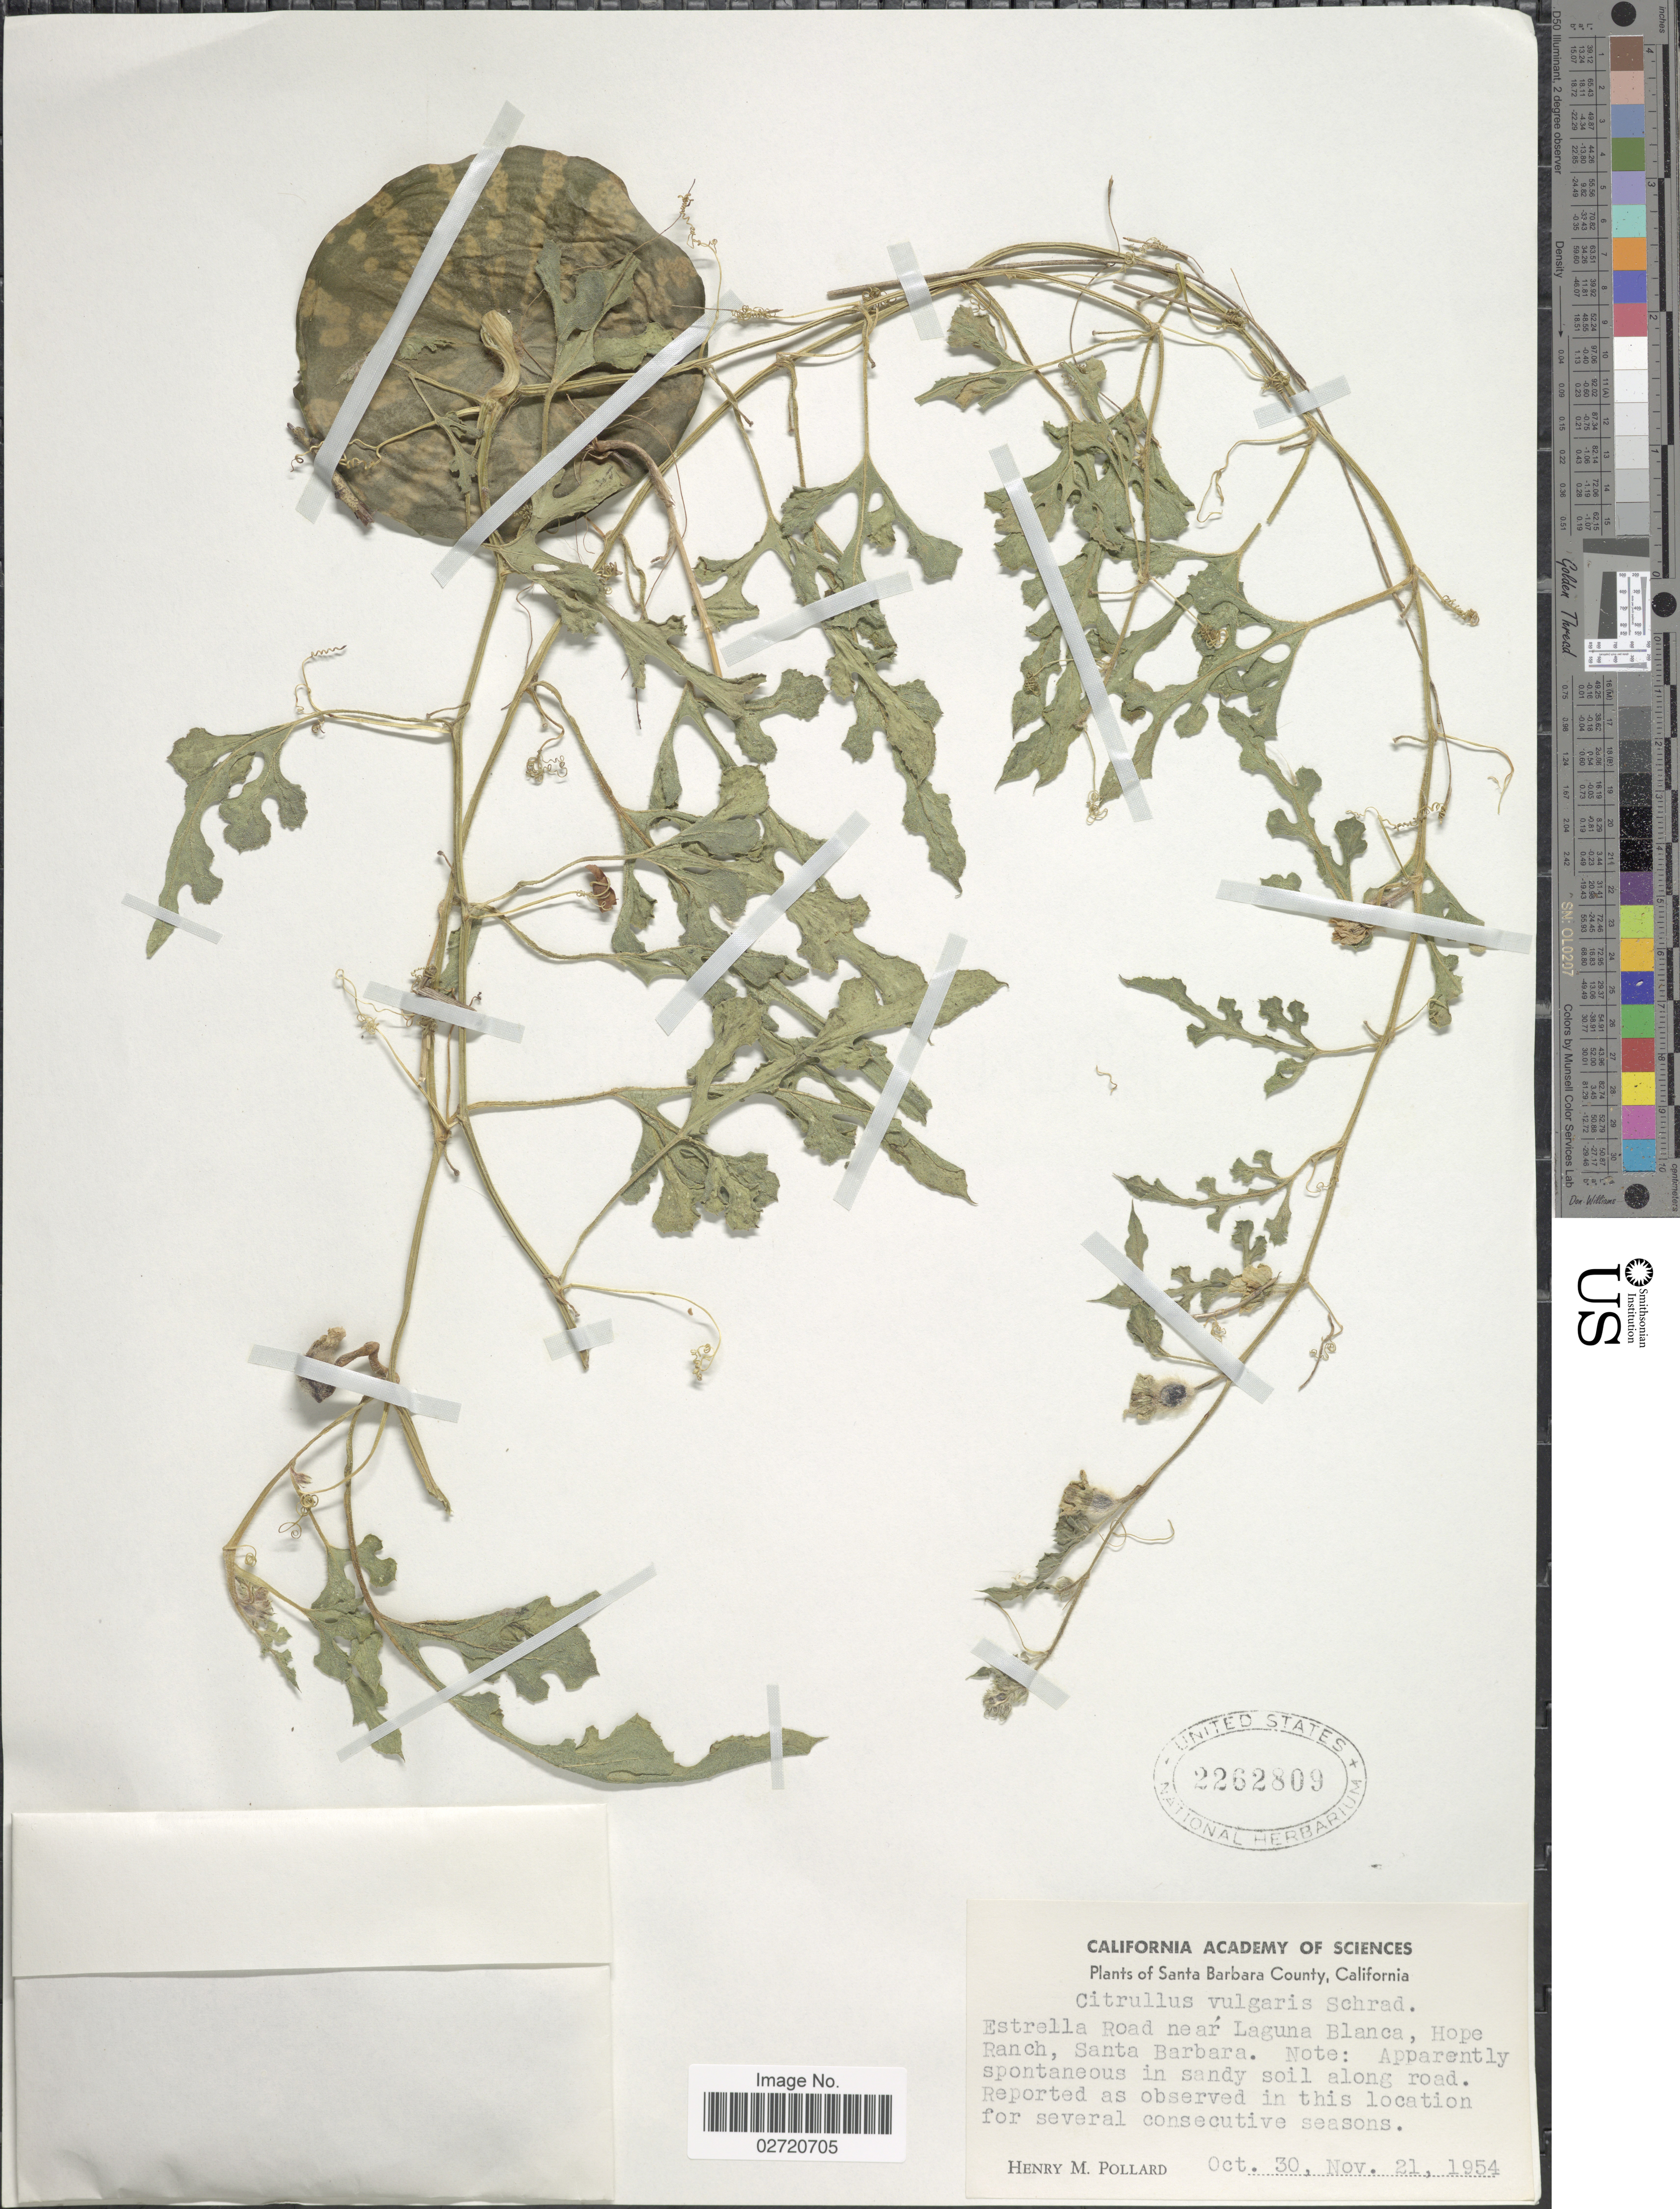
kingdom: Plantae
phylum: Tracheophyta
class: Magnoliopsida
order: Cucurbitales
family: Cucurbitaceae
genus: Citrullus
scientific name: Citrullus lanatus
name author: (Thunb.) Matsum. & Nakai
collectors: H. M. Pollard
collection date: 1954-10-30/1954-11-21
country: United States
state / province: California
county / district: Santa Barbara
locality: Santa Barbara County. Estrella Road near Laguna Blanca, Hope Ranch, Santa Barbara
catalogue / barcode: US 2262809